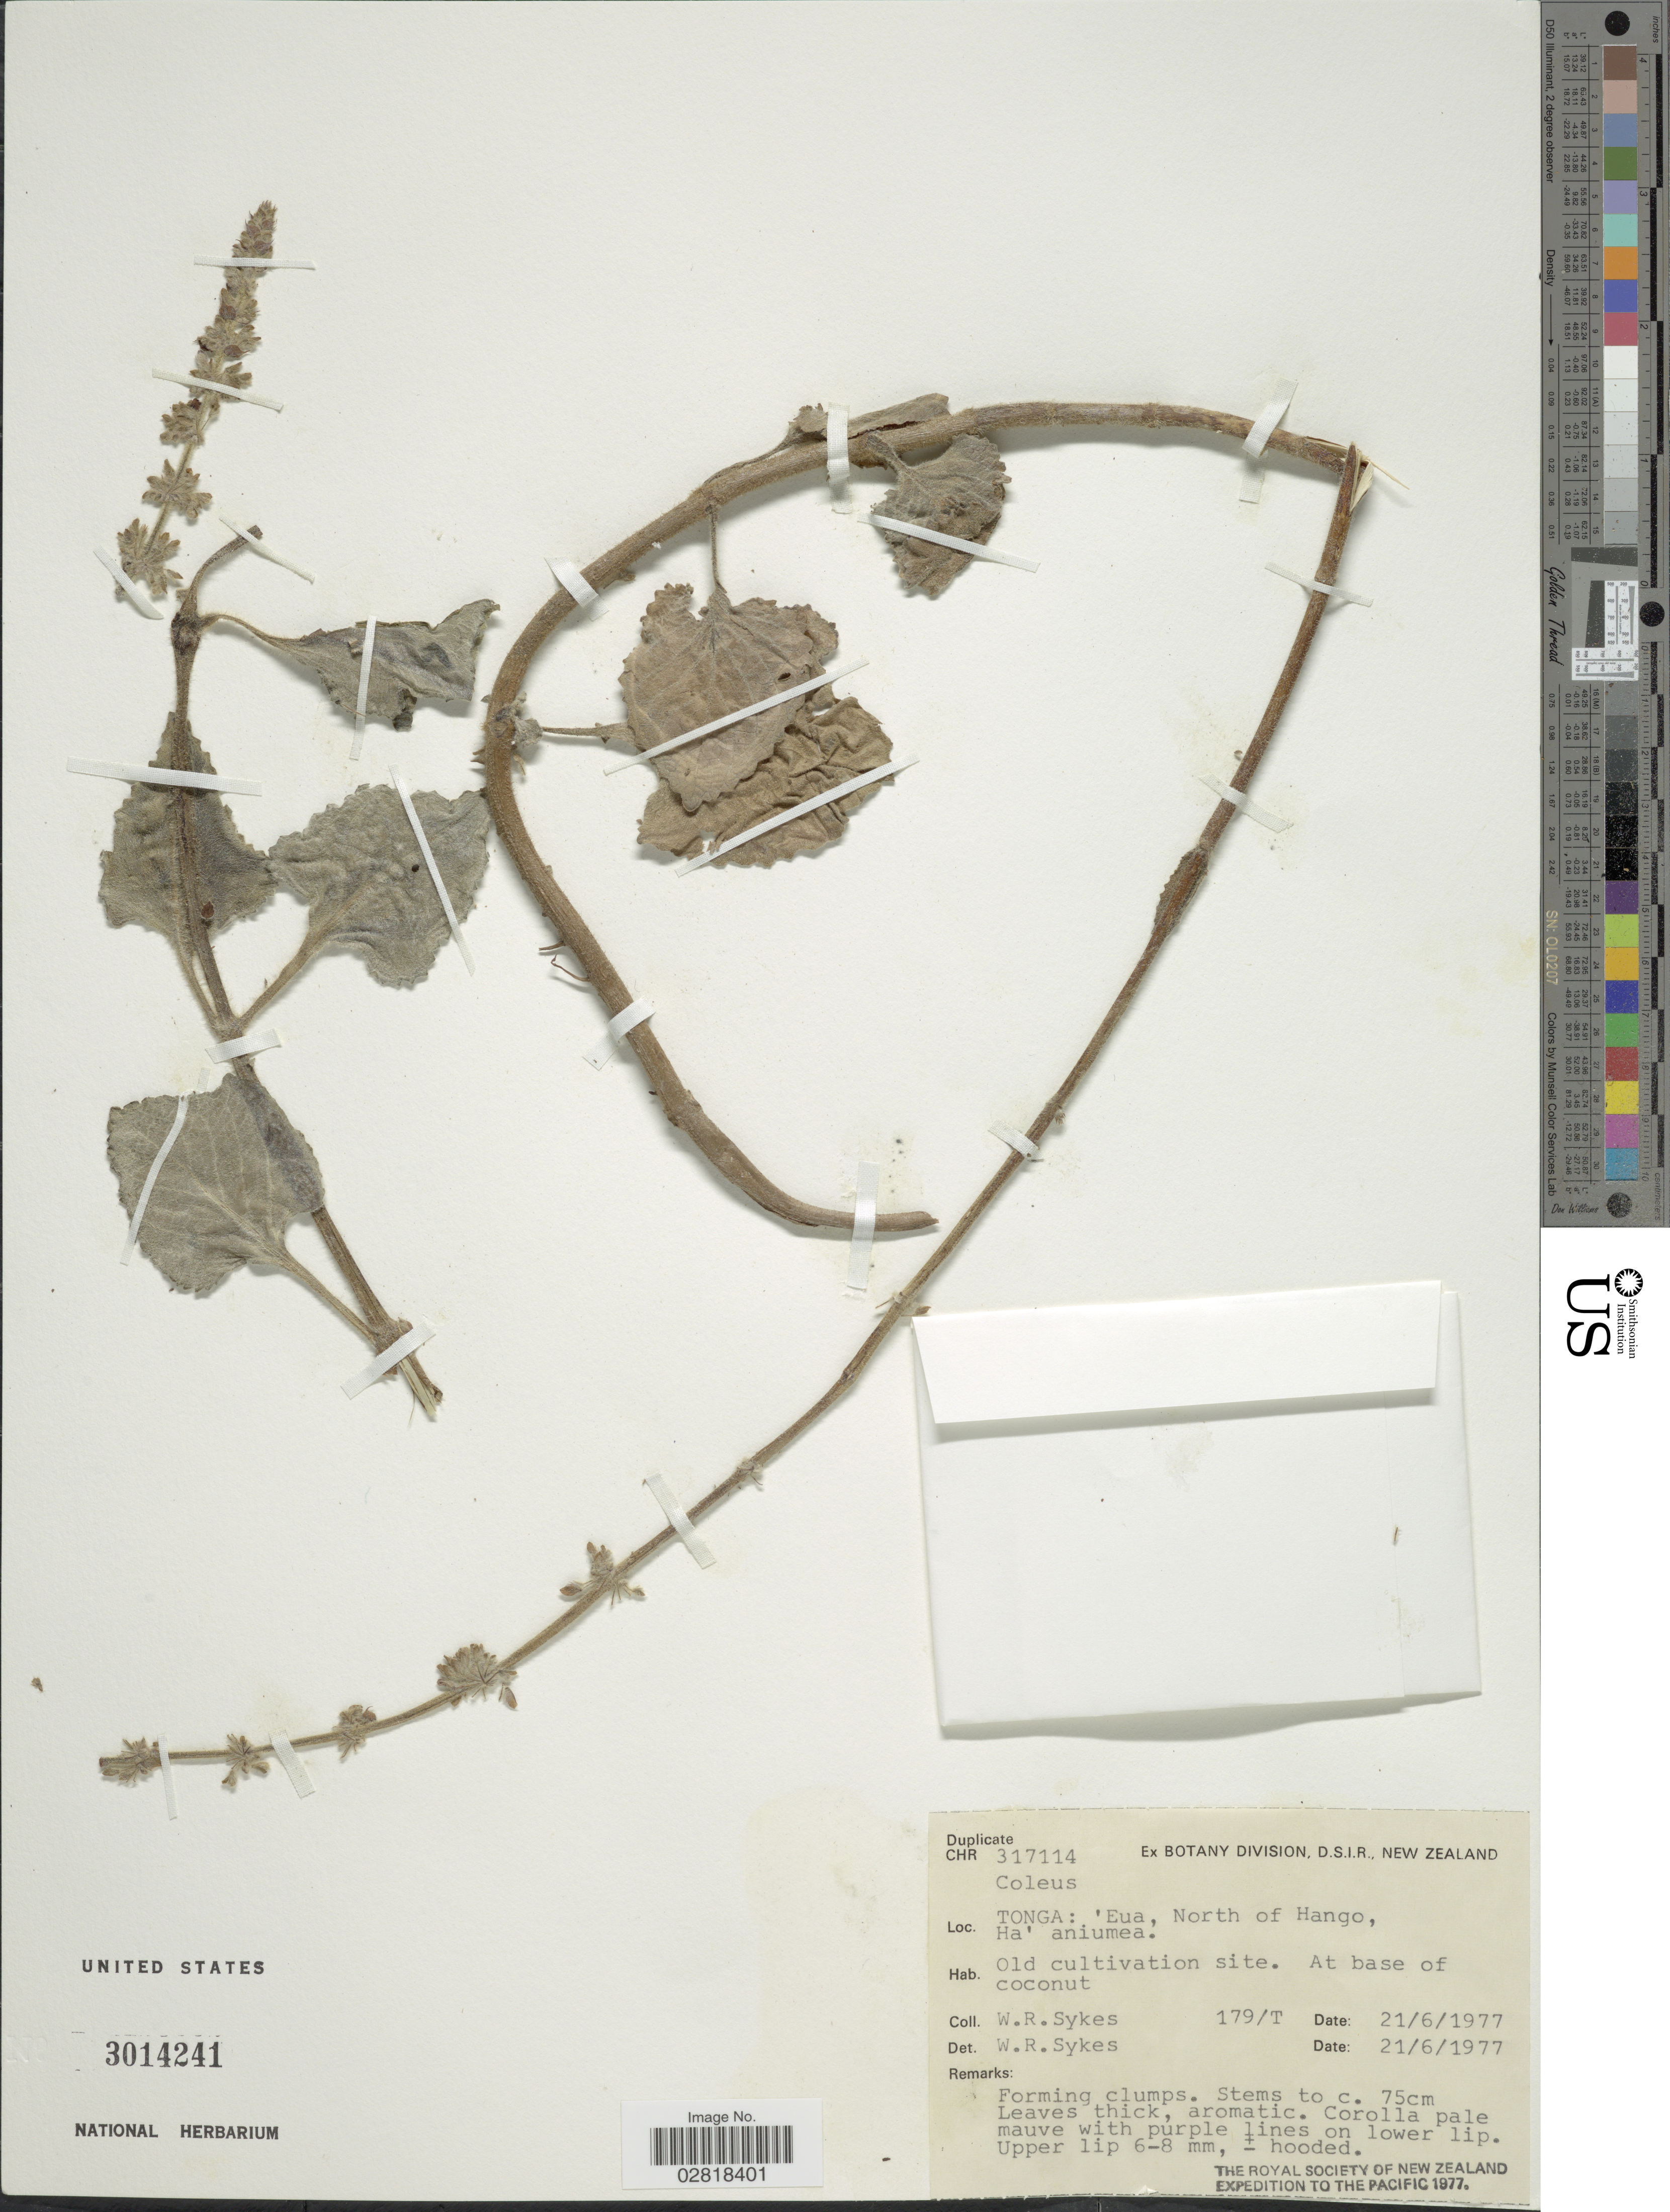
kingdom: Plantae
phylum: Tracheophyta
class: Magnoliopsida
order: Lamiales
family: Lamiaceae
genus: Coleus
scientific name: Coleus scutellarioides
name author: (L.) Benth.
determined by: Wagner, W. L., (BOT), Smithsonian Institution - National Museum of Natural History (UNITED STATES)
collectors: W. R. Sykes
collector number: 179/T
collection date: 1977-06-21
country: Tonga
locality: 'Eua, North of Hango, Ha' aniumea.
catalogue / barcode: US 3014241